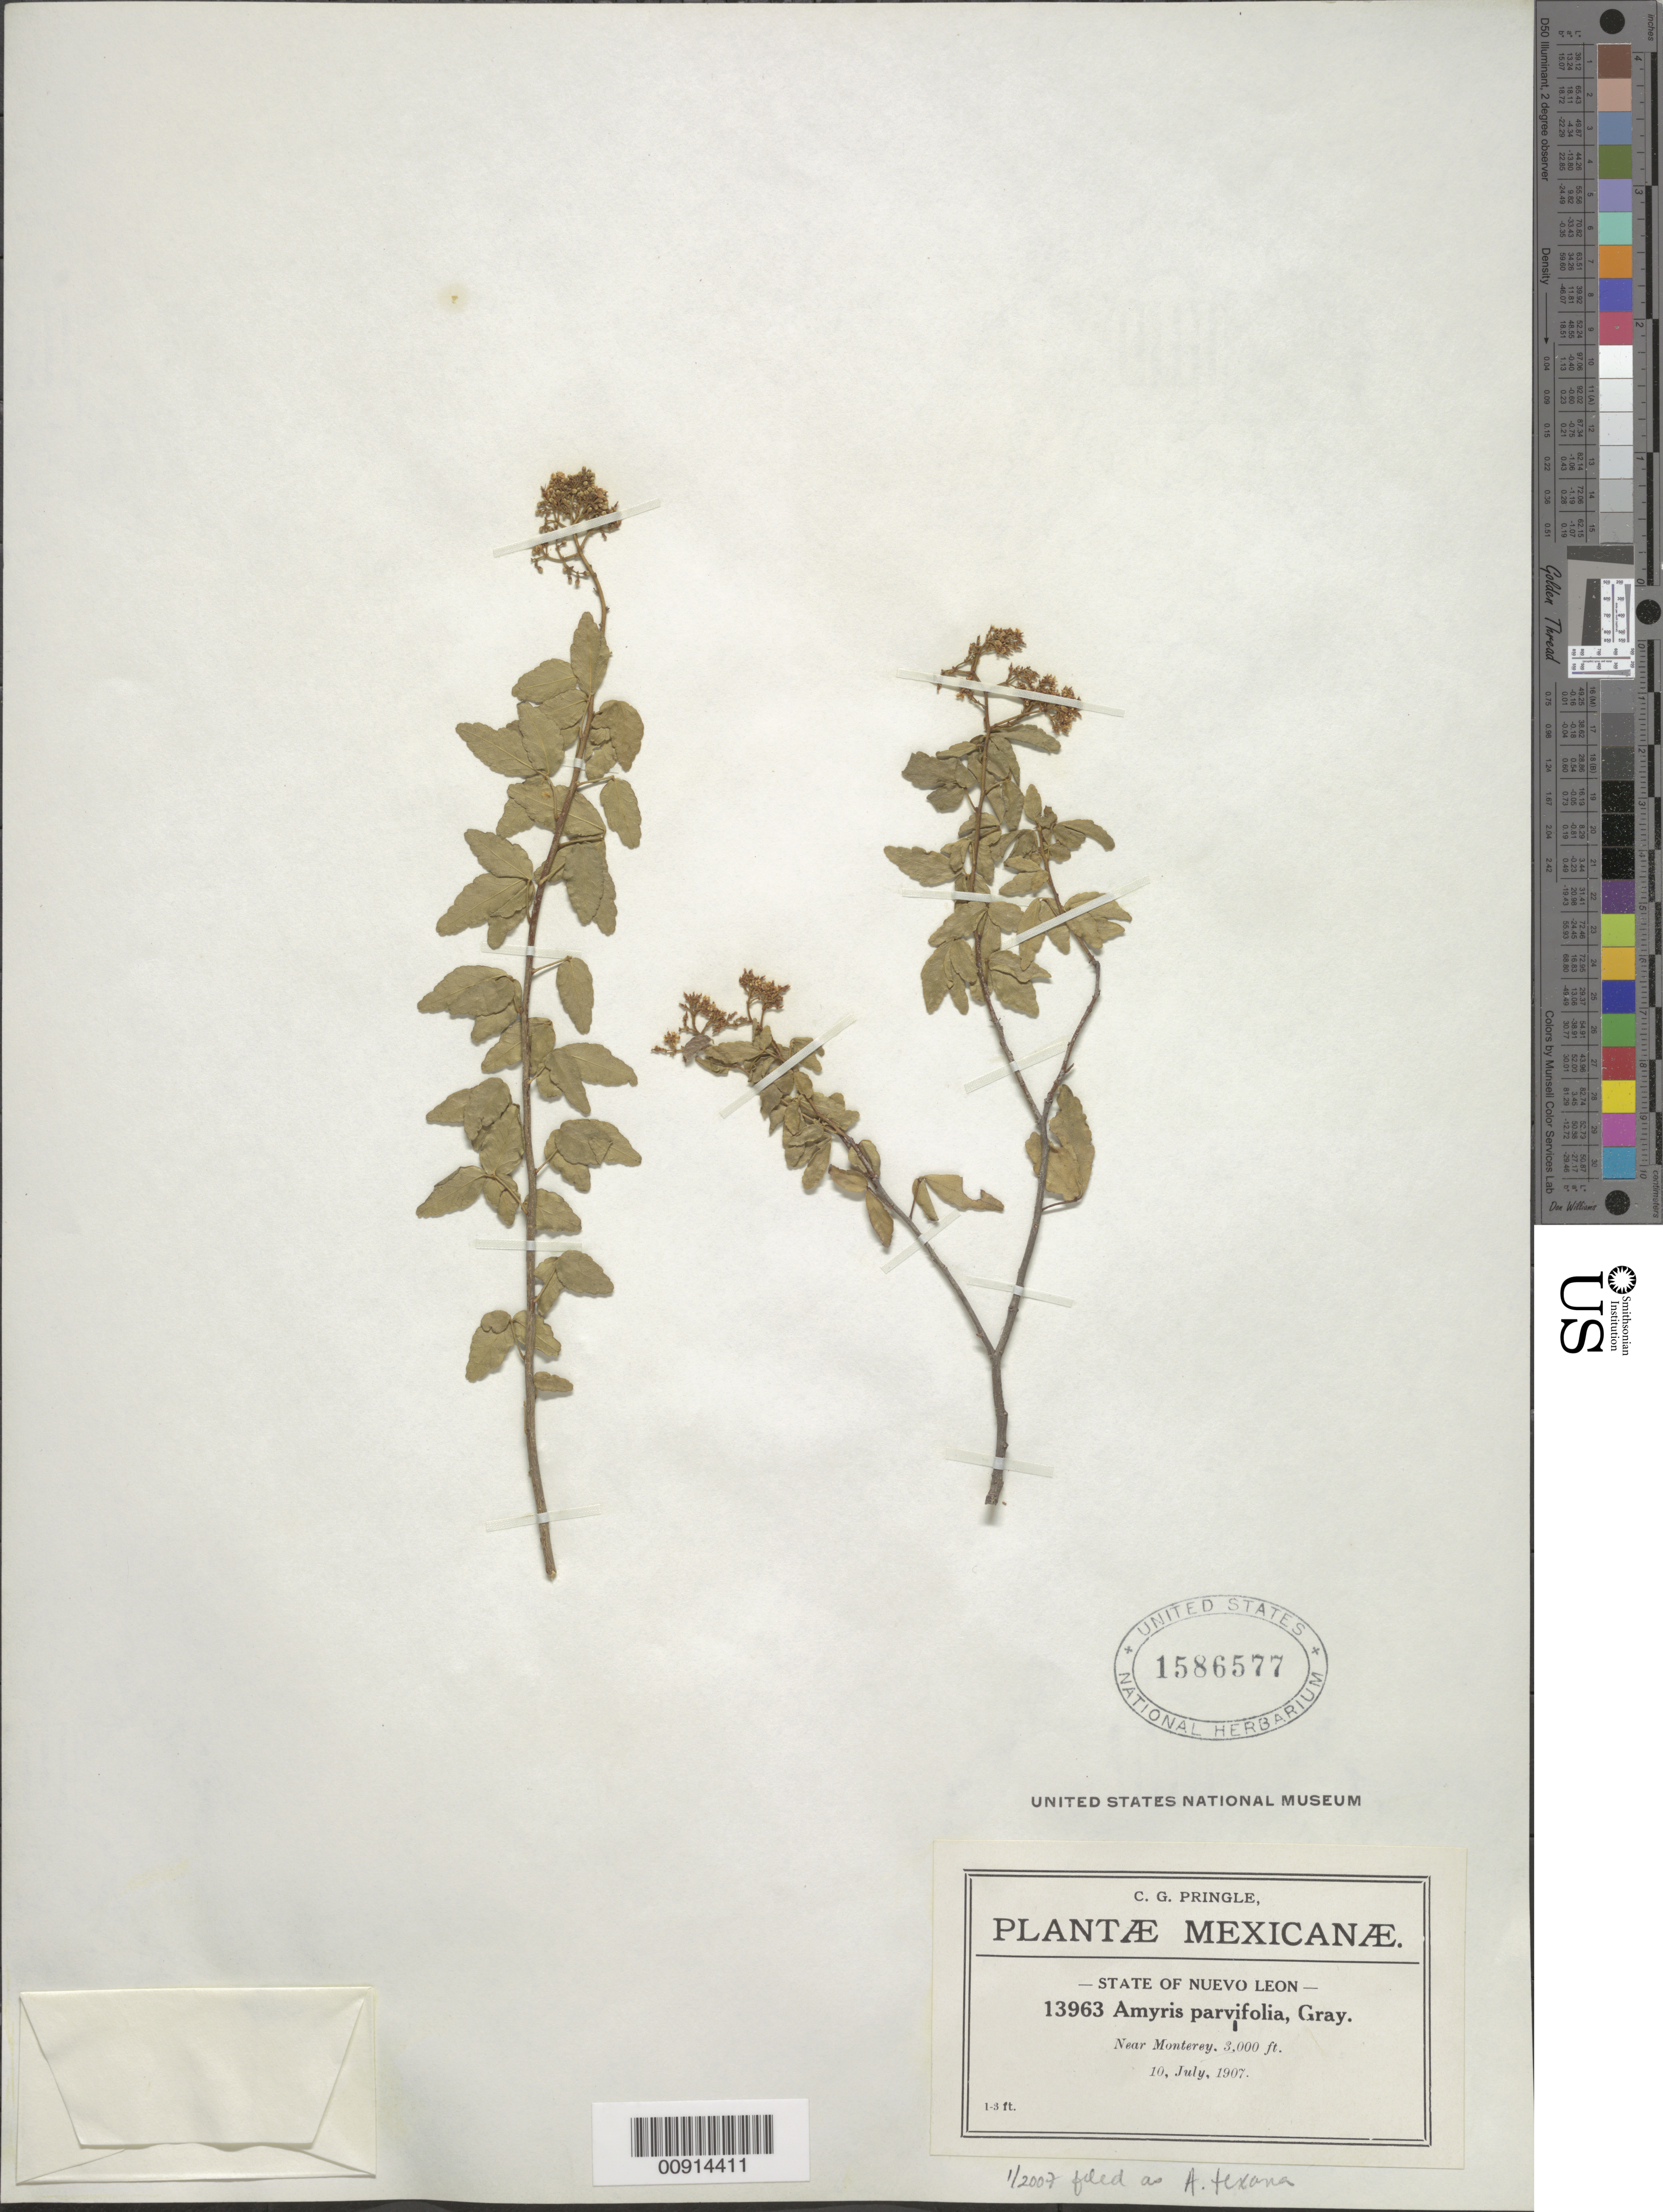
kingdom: Plantae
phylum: Tracheophyta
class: Magnoliopsida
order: Sapindales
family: Rutaceae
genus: Amyris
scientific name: Amyris texana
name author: (Buckley) P. Wilson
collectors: C. G. Pringle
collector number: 13963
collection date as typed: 10 Jul 1907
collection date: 1907-07-10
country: Mexico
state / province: Nuevo León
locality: Near Monterrey, State of Nuevo León.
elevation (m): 914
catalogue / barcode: US 1586577